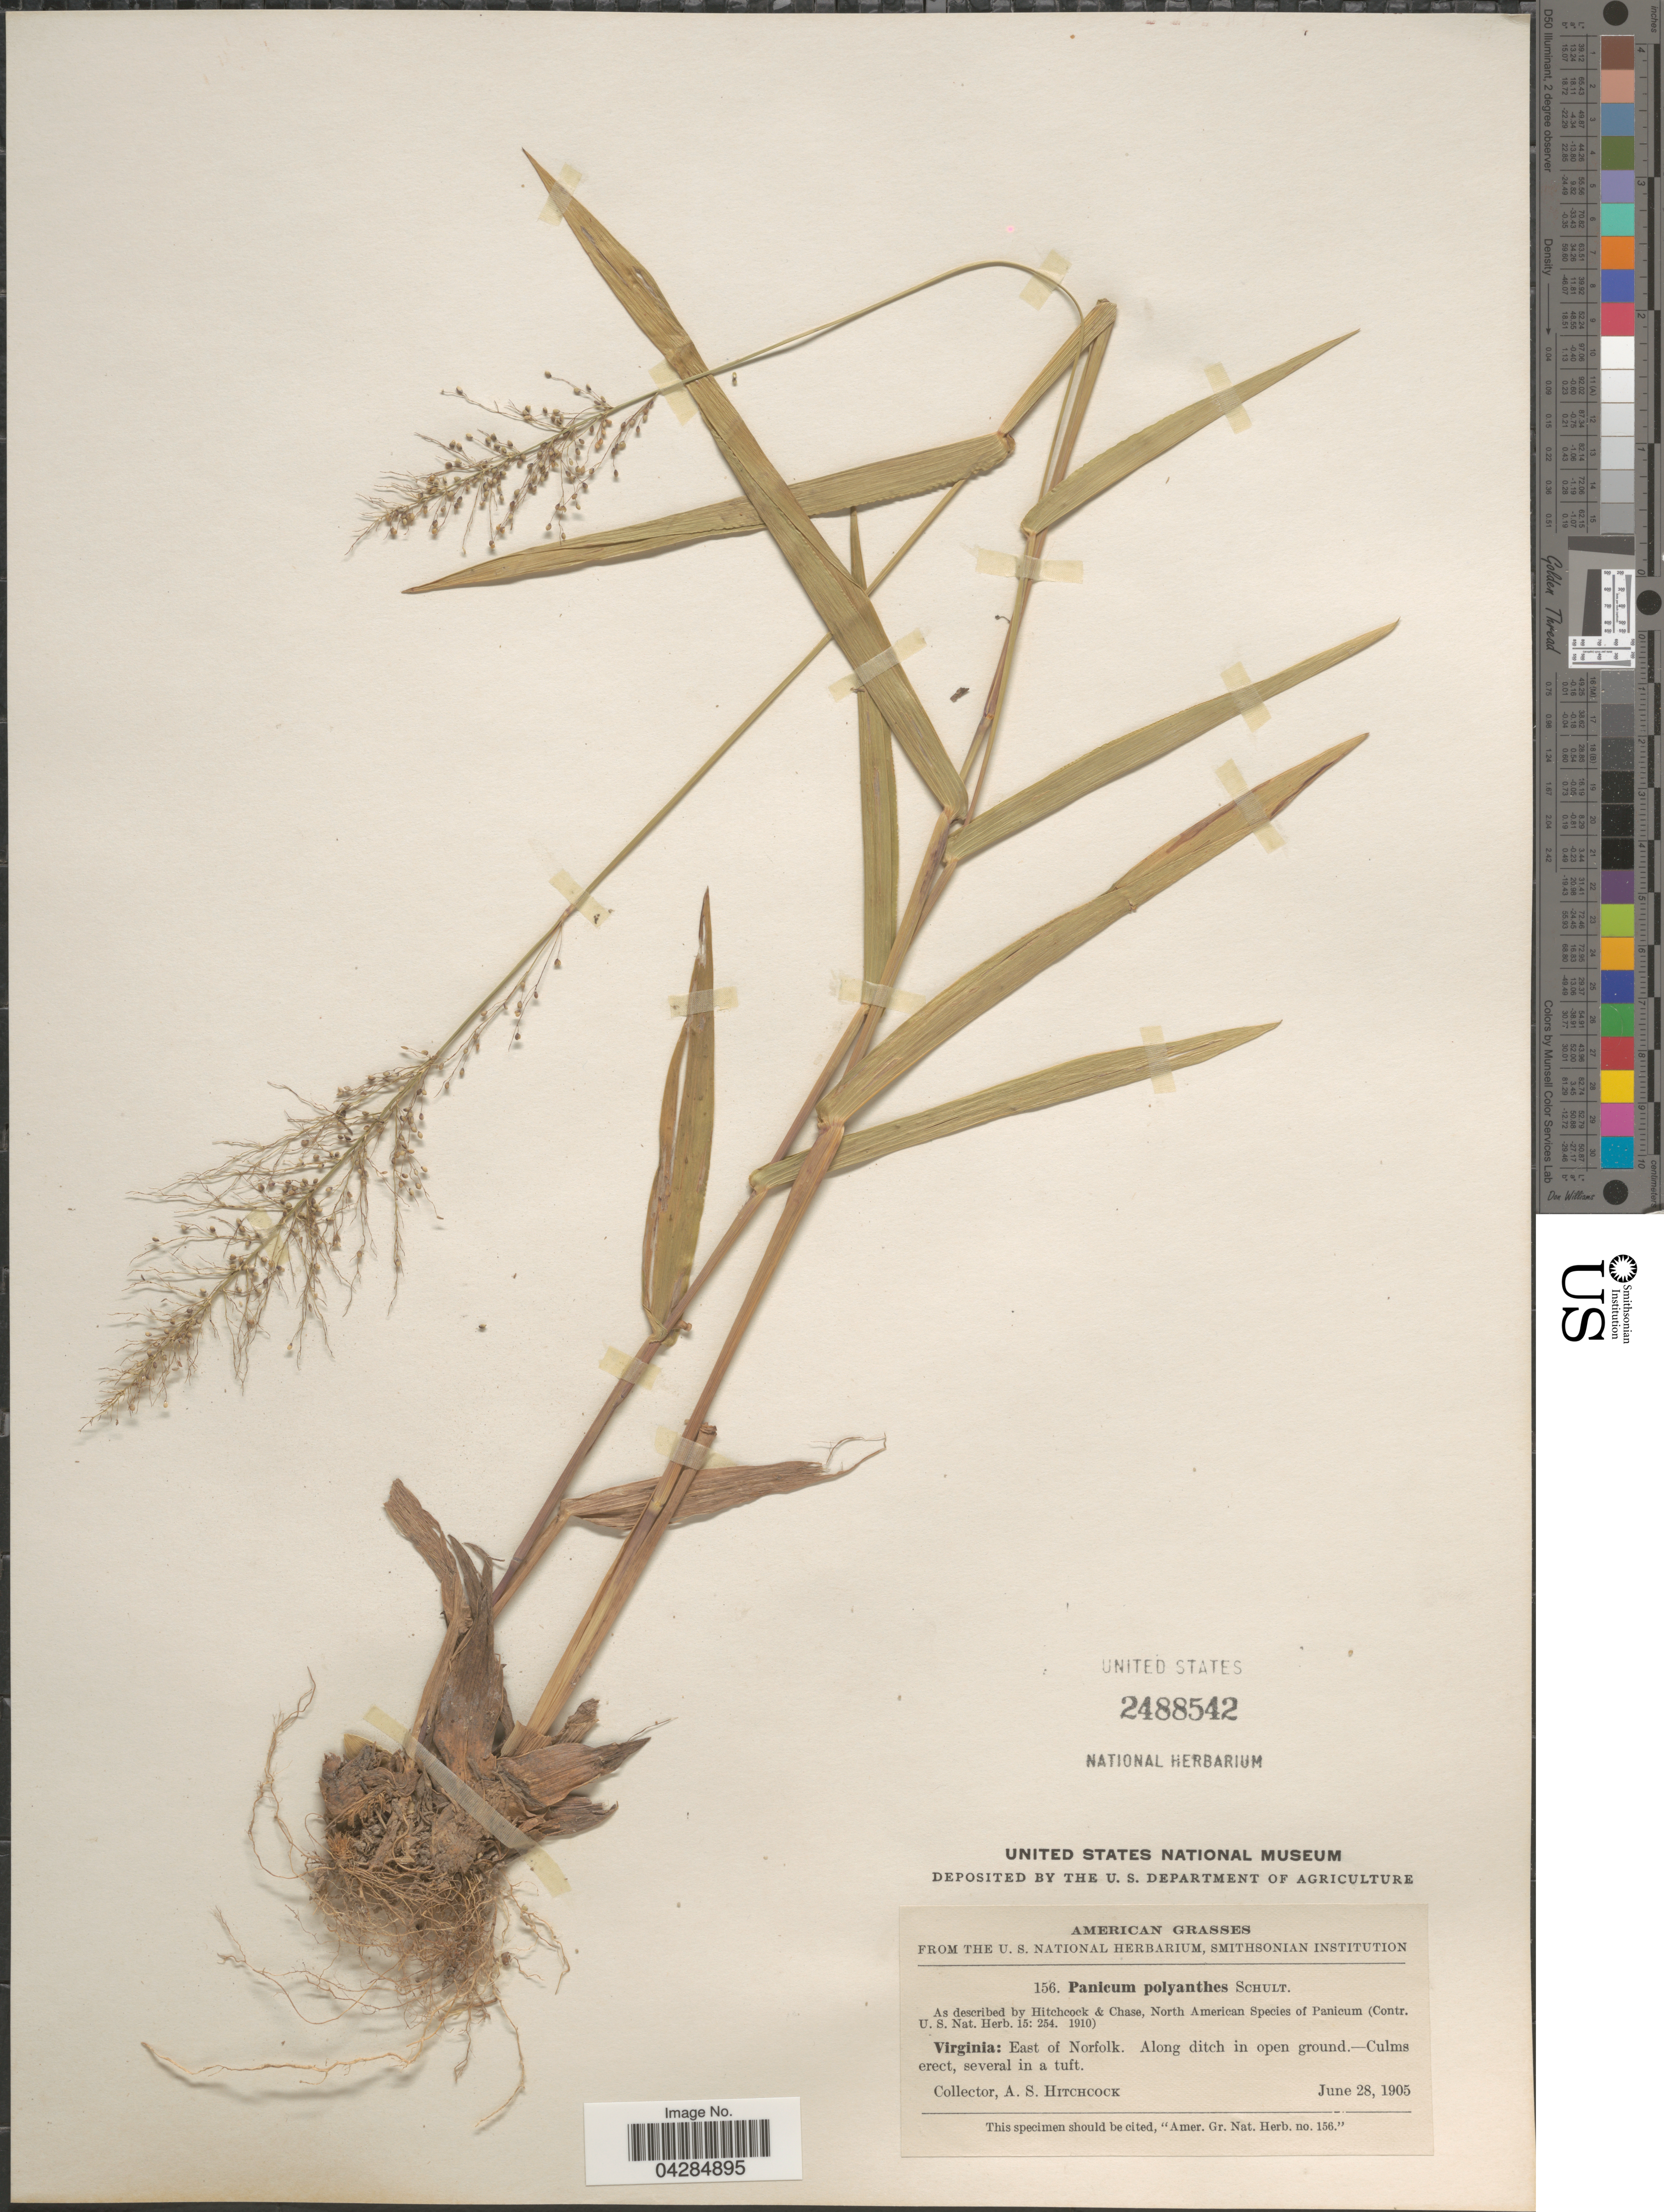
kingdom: Plantae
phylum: Tracheophyta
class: Liliopsida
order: Poales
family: Poaceae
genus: Dichanthelium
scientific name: Dichanthelium polyanthes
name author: (Schult.) Mohlenbr.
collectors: A. S. Hitchcock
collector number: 156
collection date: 1905-06-28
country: United States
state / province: Virginia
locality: East of Norfolk.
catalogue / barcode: US 2488542